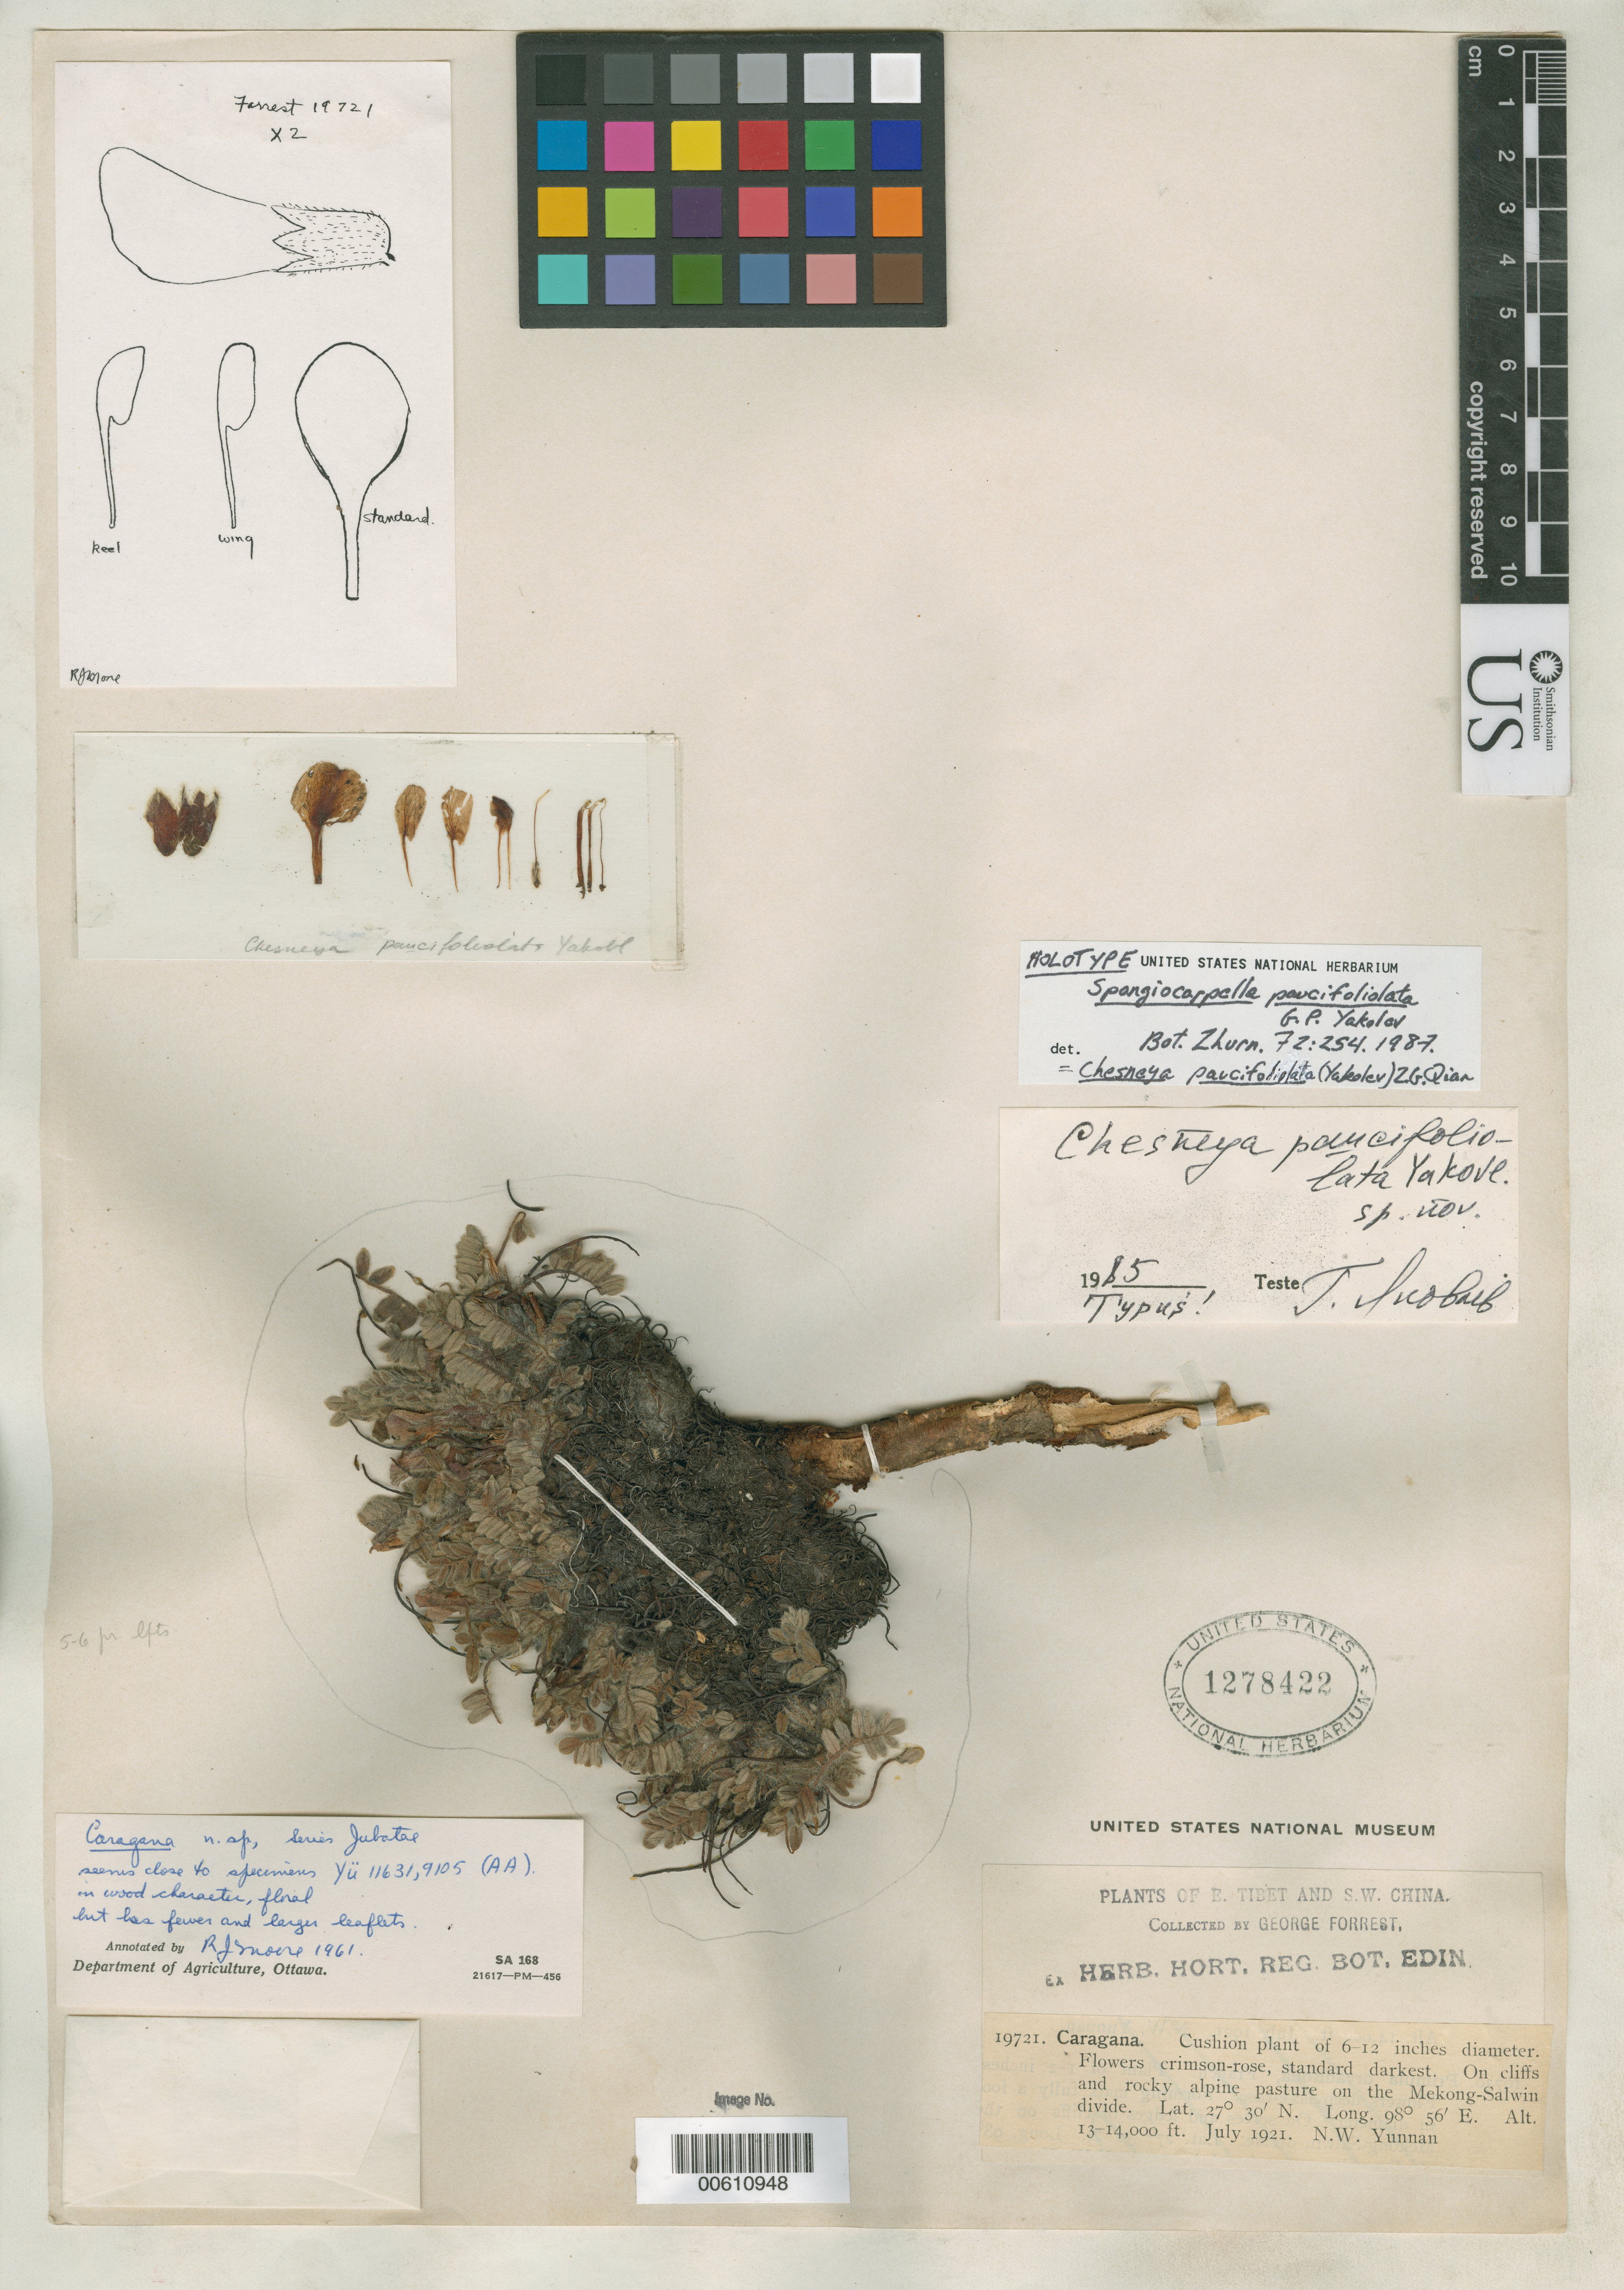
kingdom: Plantae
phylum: Tracheophyta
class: Magnoliopsida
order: Fabales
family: Fabaceae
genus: Spongiocarpella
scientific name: Spongiocarpella paucifoliolata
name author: Yakovlev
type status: Holotype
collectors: G. Forrest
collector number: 19721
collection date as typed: Jul 1921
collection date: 1921-07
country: China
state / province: Hunan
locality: Mekong-Salwin Divide.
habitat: On cliffs and rocky alpine pasture.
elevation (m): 3962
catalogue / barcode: US 1278422